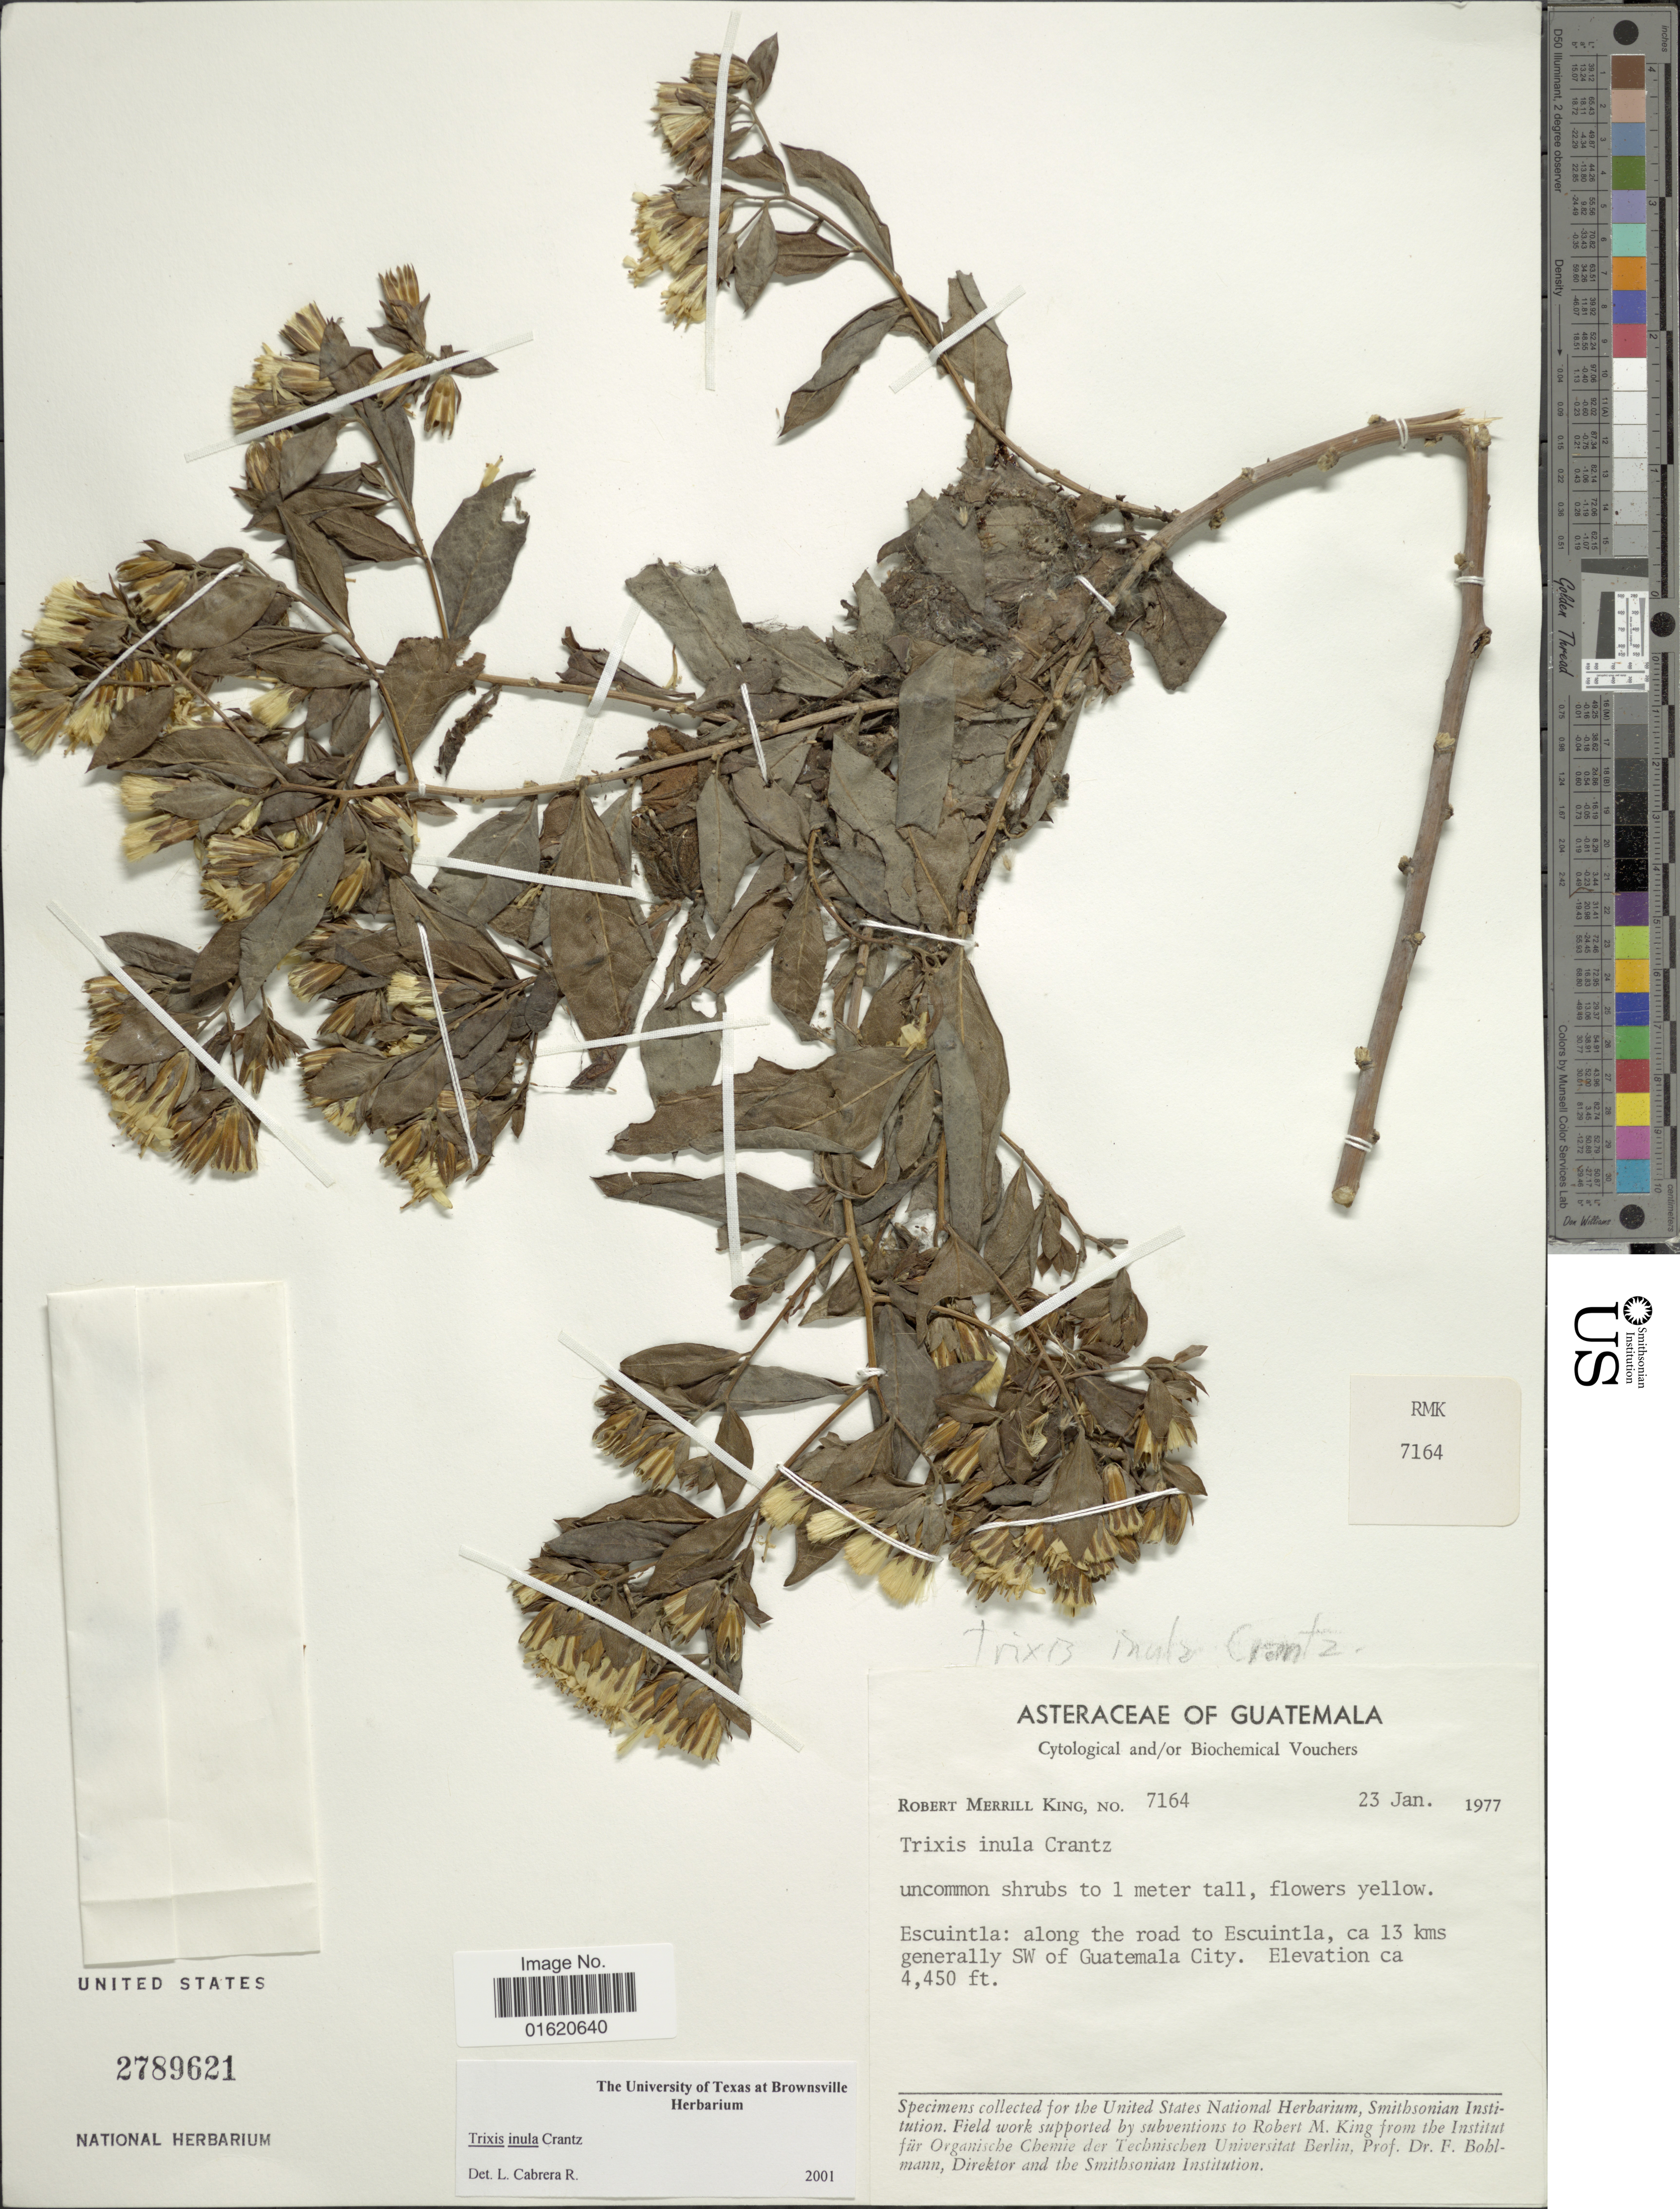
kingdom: Plantae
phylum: Tracheophyta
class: Magnoliopsida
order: Asterales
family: Asteraceae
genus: Trixis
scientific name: Trixis inula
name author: Crantz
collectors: R. M. King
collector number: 7164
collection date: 1977-01-23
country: Guatemala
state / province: Escuintla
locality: Along the road to Escuintla, ca 13 kms generally SW of Guatamala City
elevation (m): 1356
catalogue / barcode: US 2789621